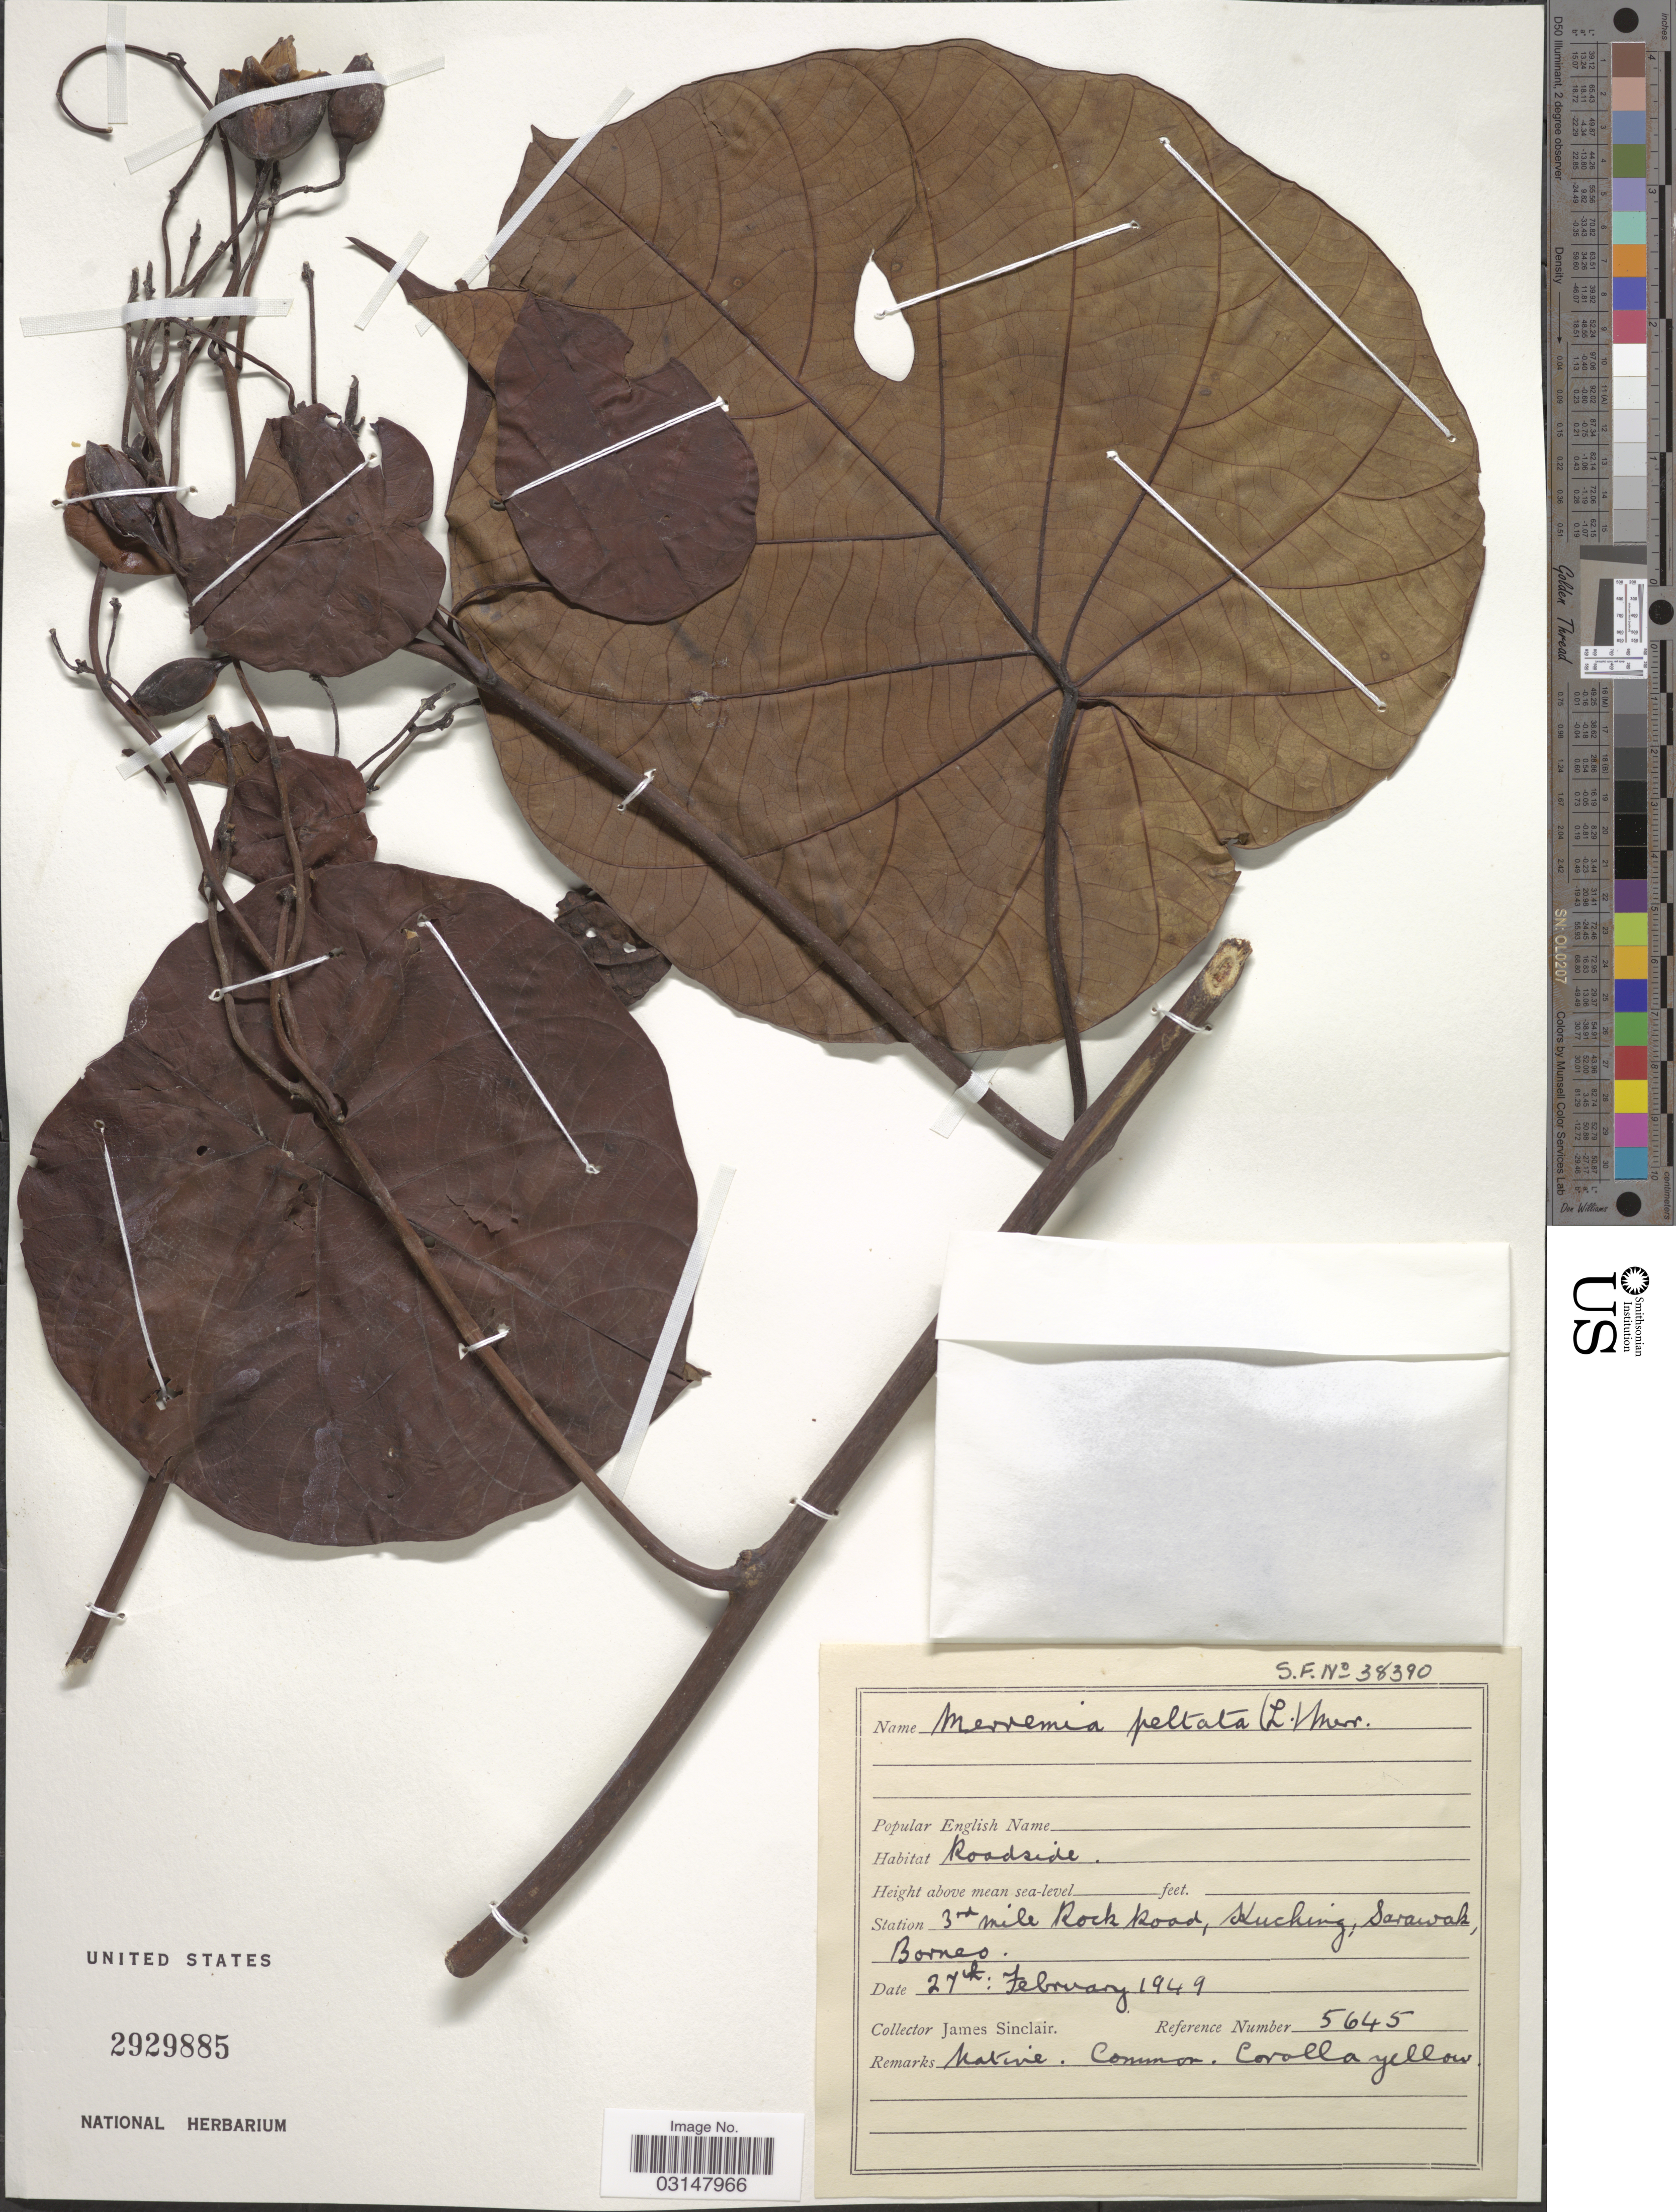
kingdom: Plantae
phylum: Tracheophyta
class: Magnoliopsida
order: Solanales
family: Convolvulaceae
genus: Decalobanthus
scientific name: Decalobanthus peltatus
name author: (L.) A. R. Simões & Staples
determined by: Wagner, W. L., (BOT), Smithsonian Institution - National Museum of Natural History (UNITED STATES)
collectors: J. Sinclair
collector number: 5645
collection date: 1949-02-27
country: Malaysia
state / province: Sarawak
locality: Station 3rd mile Rock Road, Kuching, Borneo.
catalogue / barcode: US 2929885